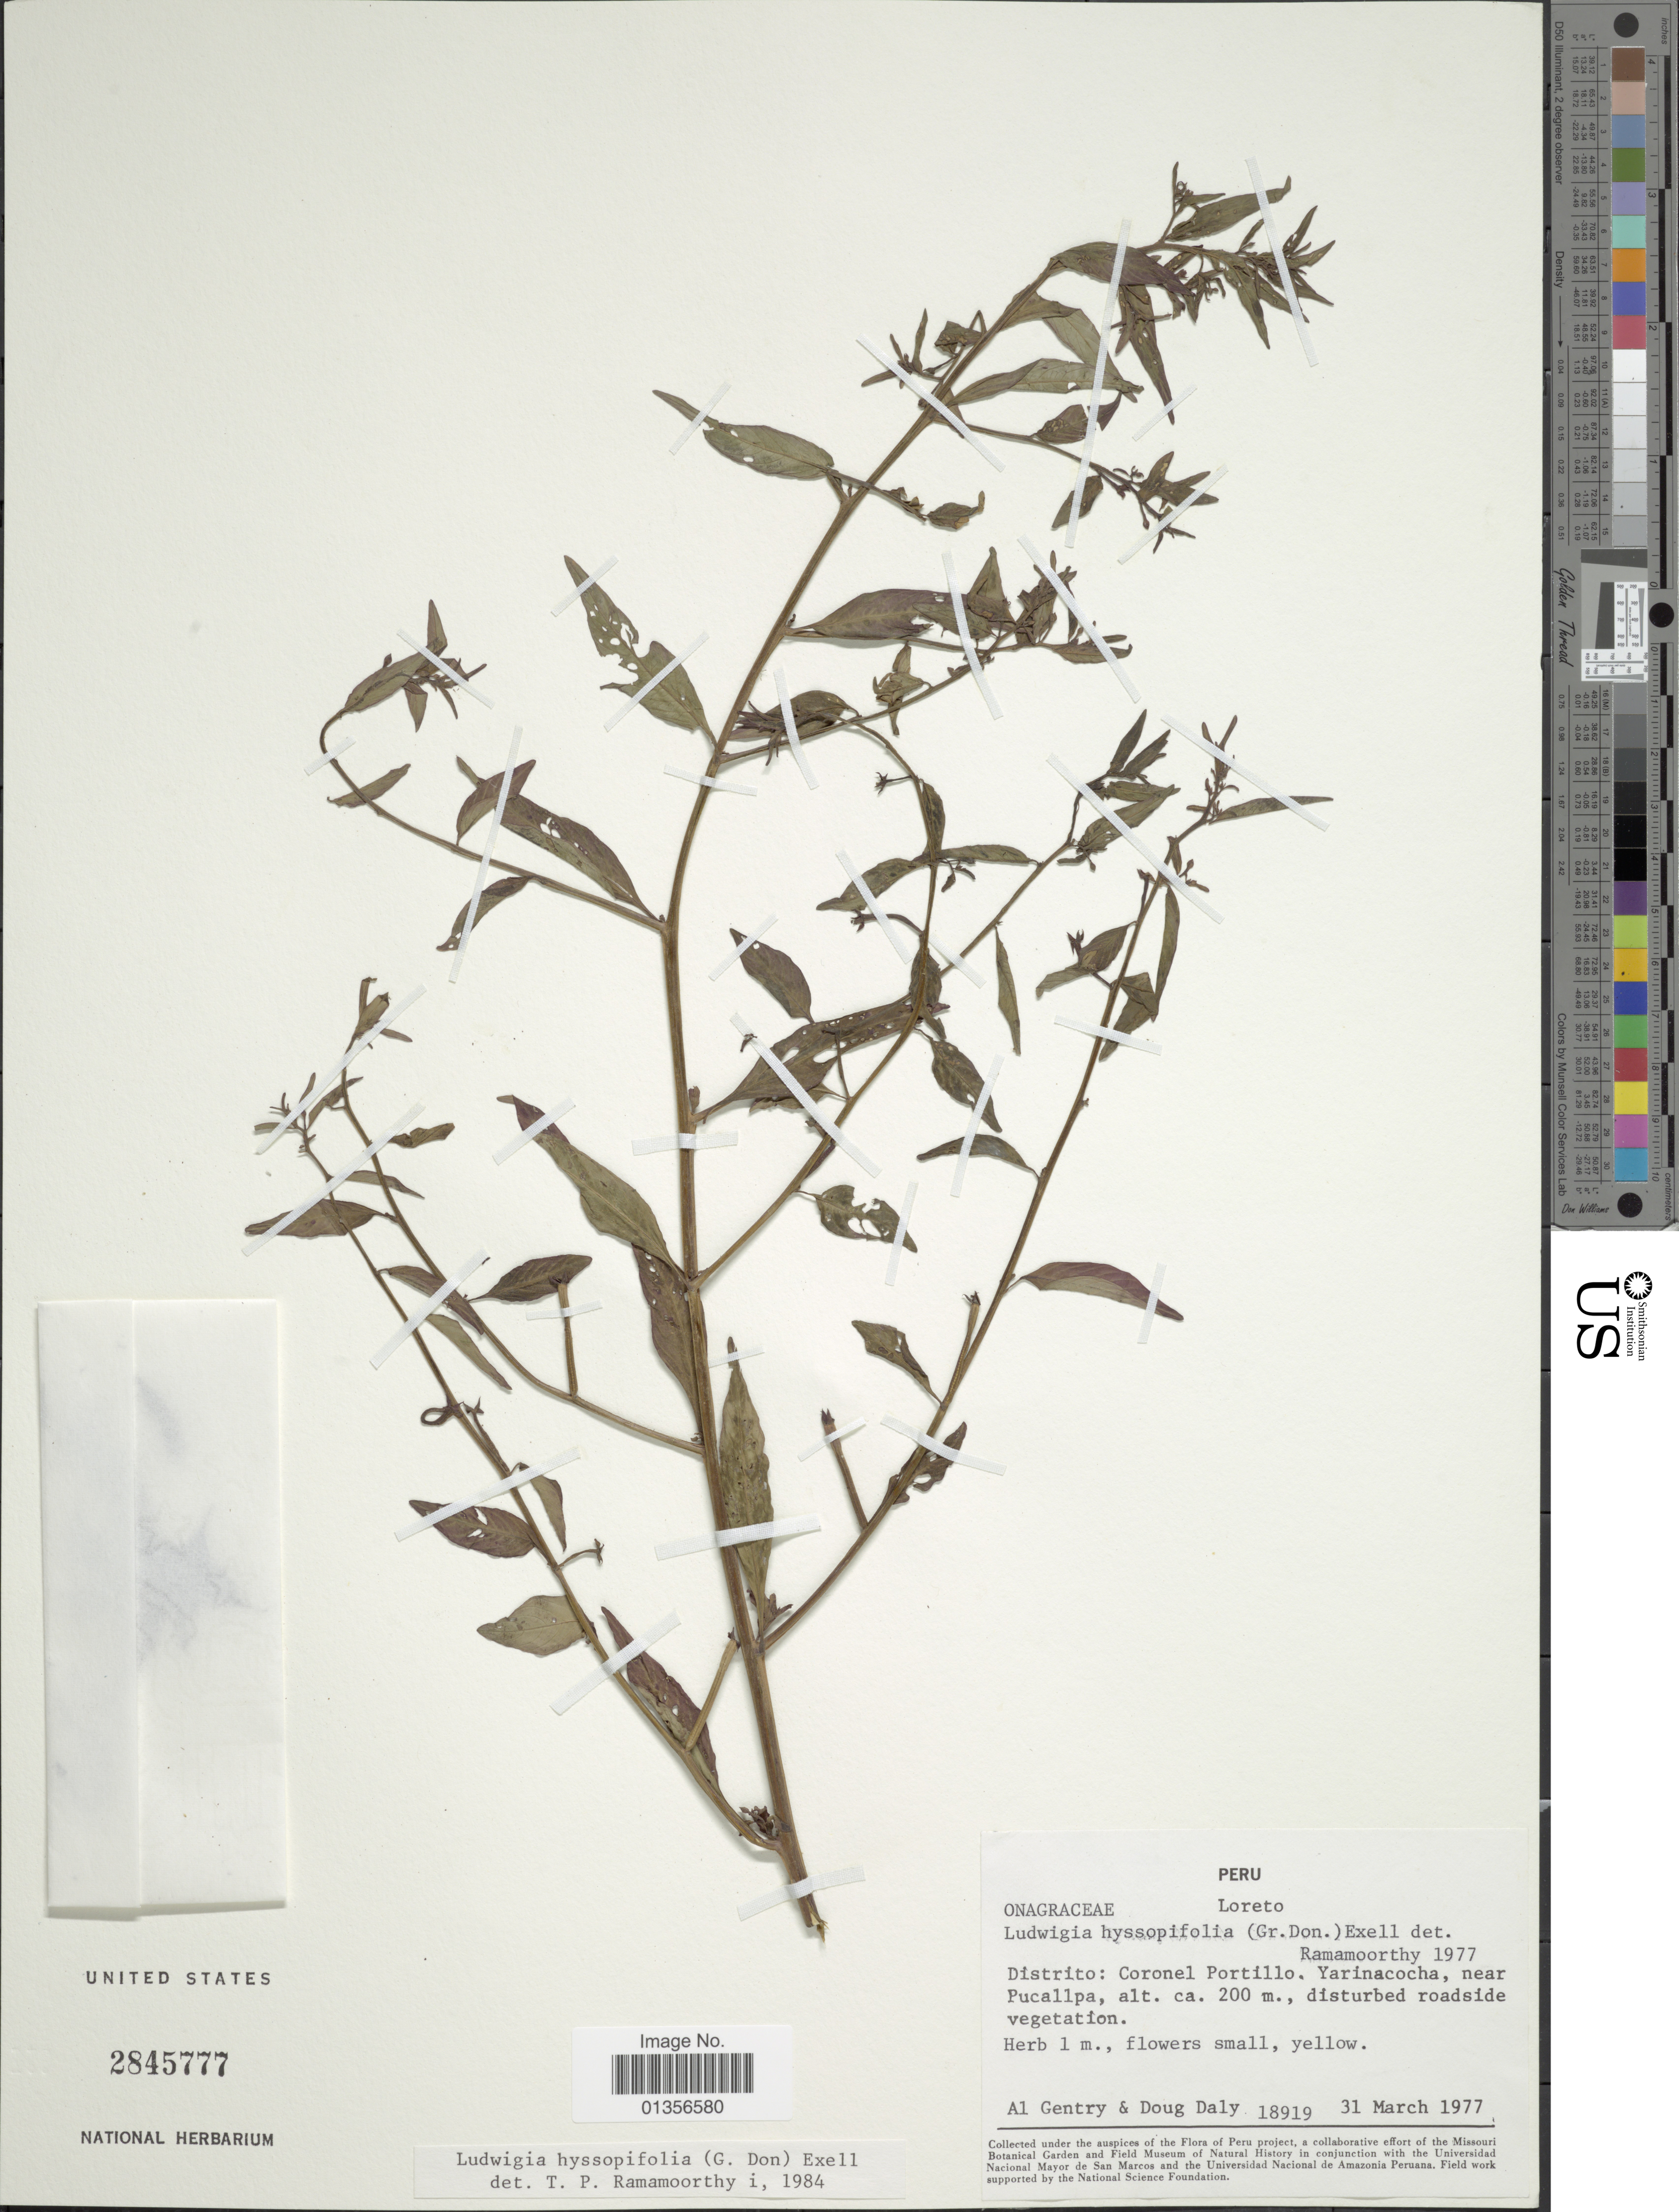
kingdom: Plantae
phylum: Tracheophyta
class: Magnoliopsida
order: Myrtales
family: Onagraceae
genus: Ludwigia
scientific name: Ludwigia hyssopifolia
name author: (G. Don) Exell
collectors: A. H. Gentry & D. C. Daly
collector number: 18919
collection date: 1977-03-31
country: Peru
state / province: Loreto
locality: Distrito: Coronel Portillo. Yarinacocha, near Pucallpa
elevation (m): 200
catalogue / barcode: US 2845777